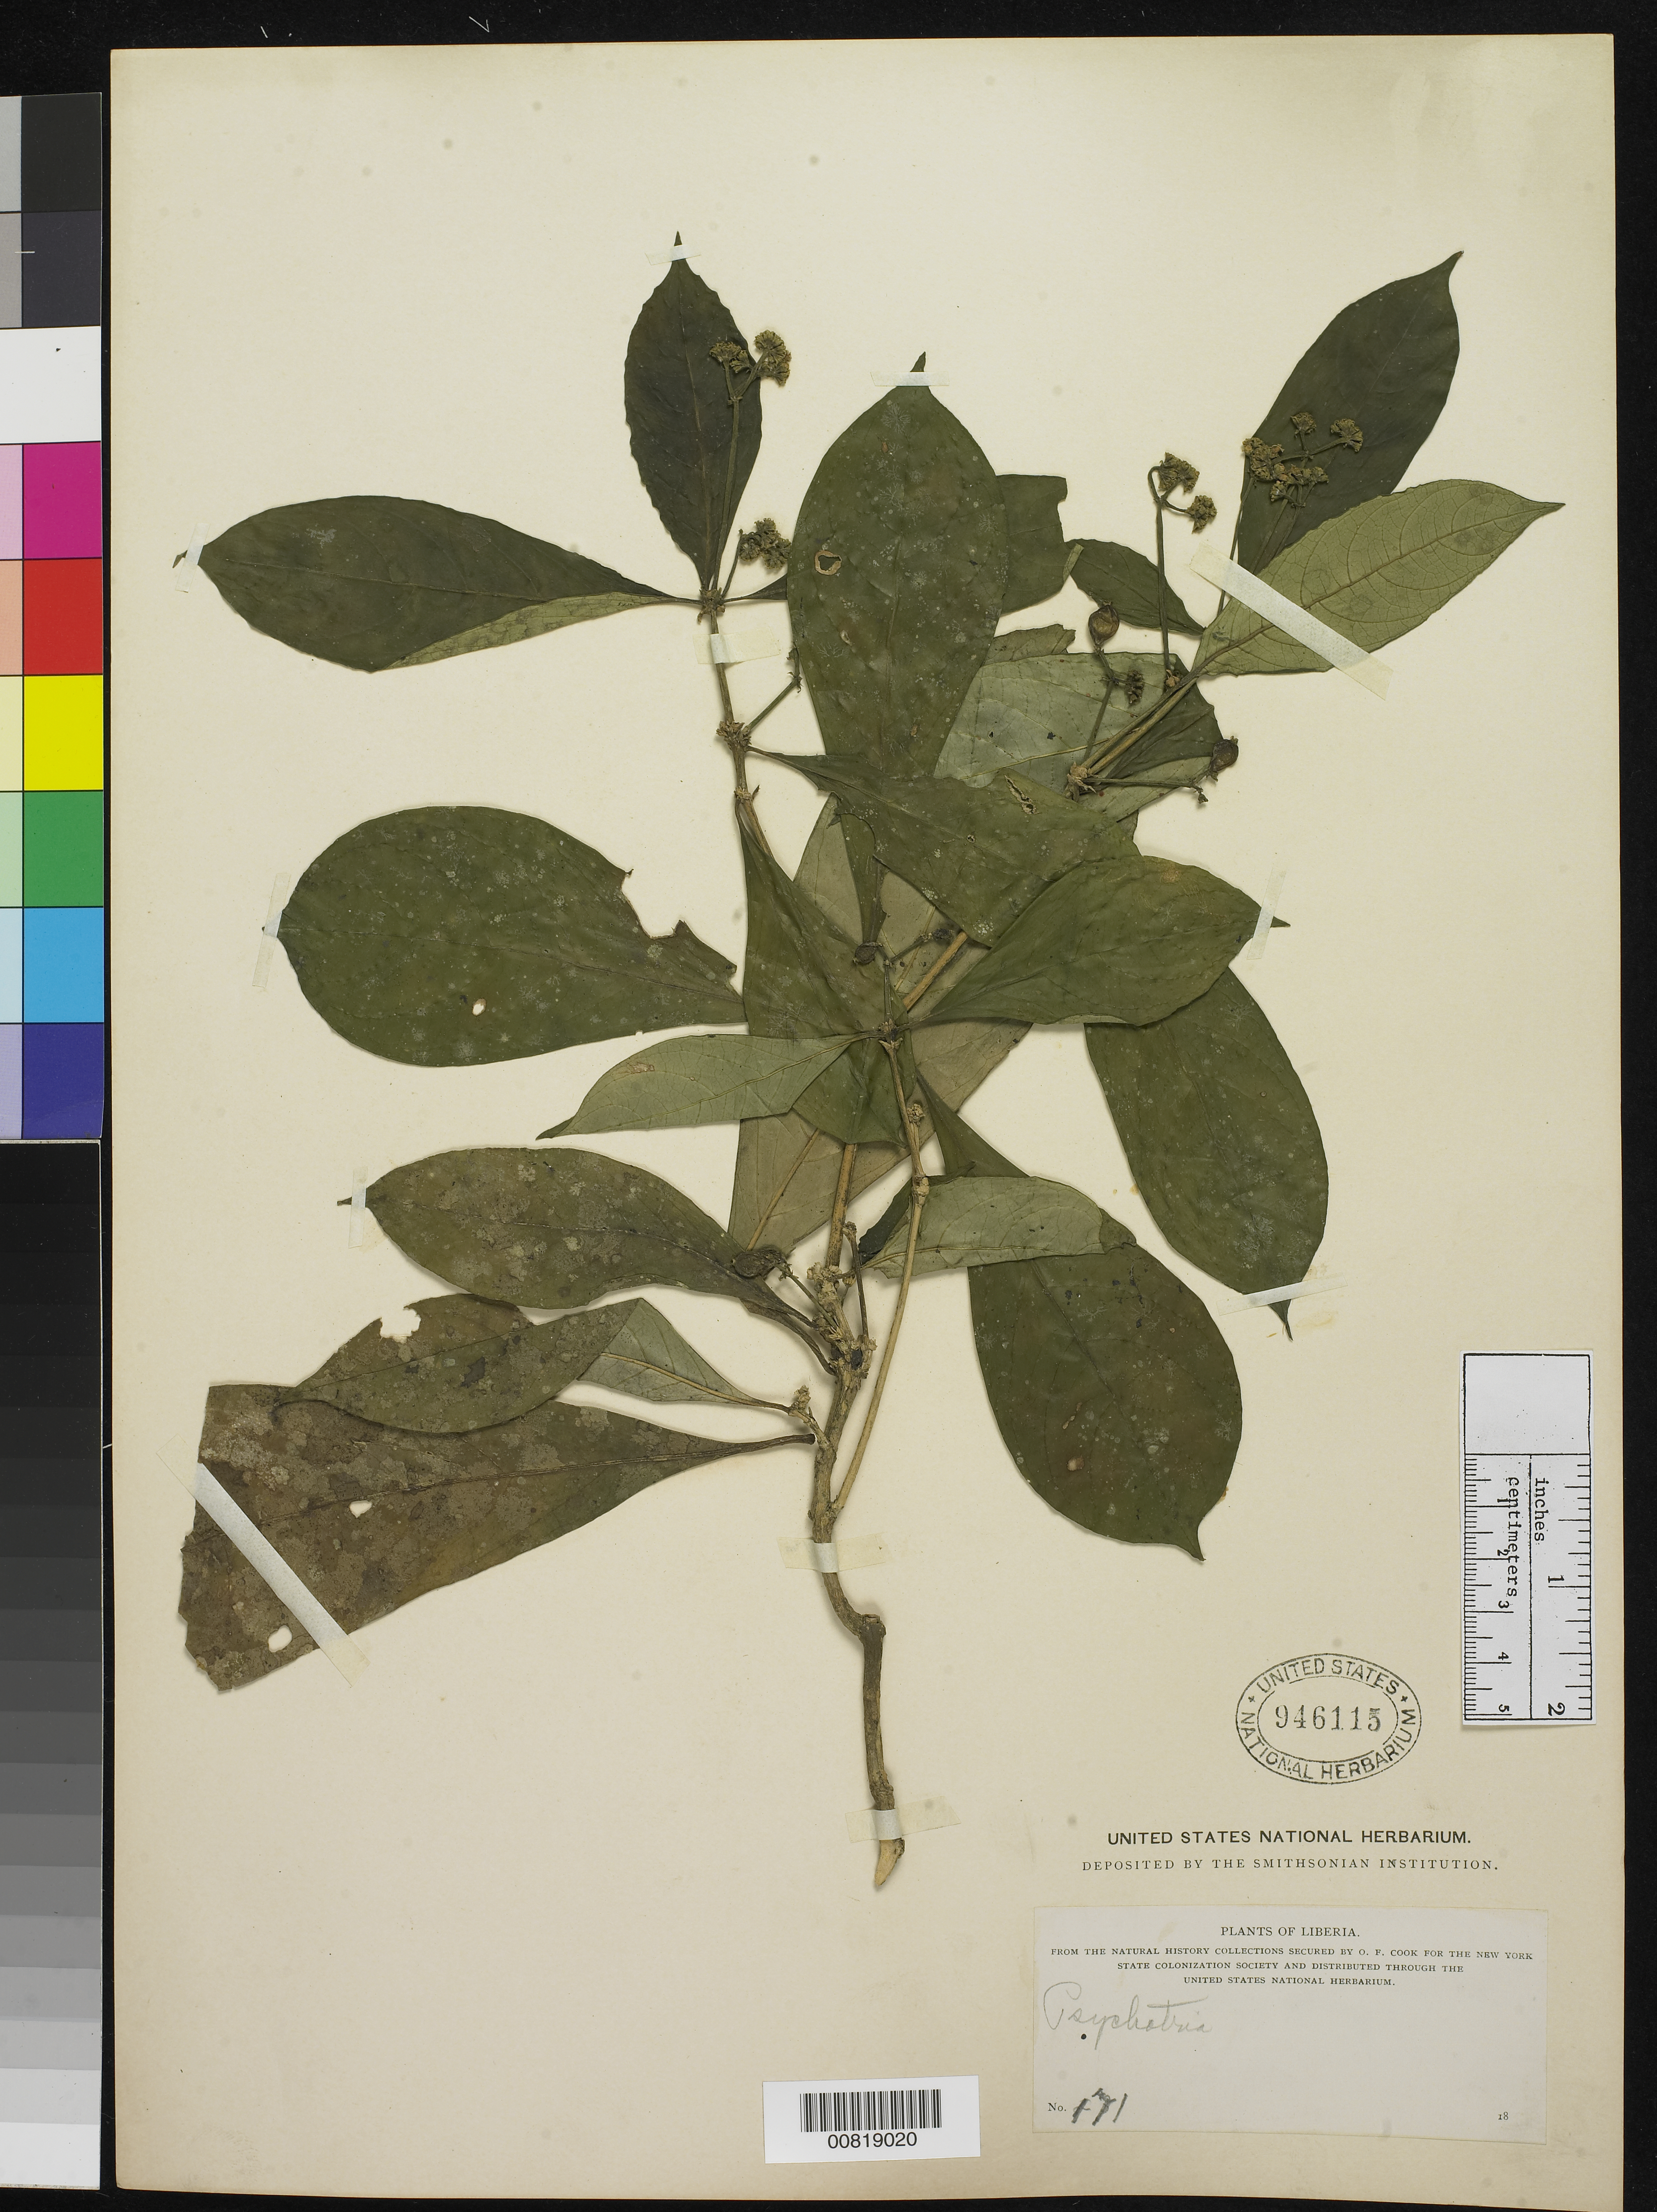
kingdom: Plantae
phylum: Tracheophyta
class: Magnoliopsida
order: Gentianales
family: Rubiaceae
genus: Psychotria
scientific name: Psychotria sp.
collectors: O. F. Cook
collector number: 171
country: Liberia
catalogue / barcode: US 9461115